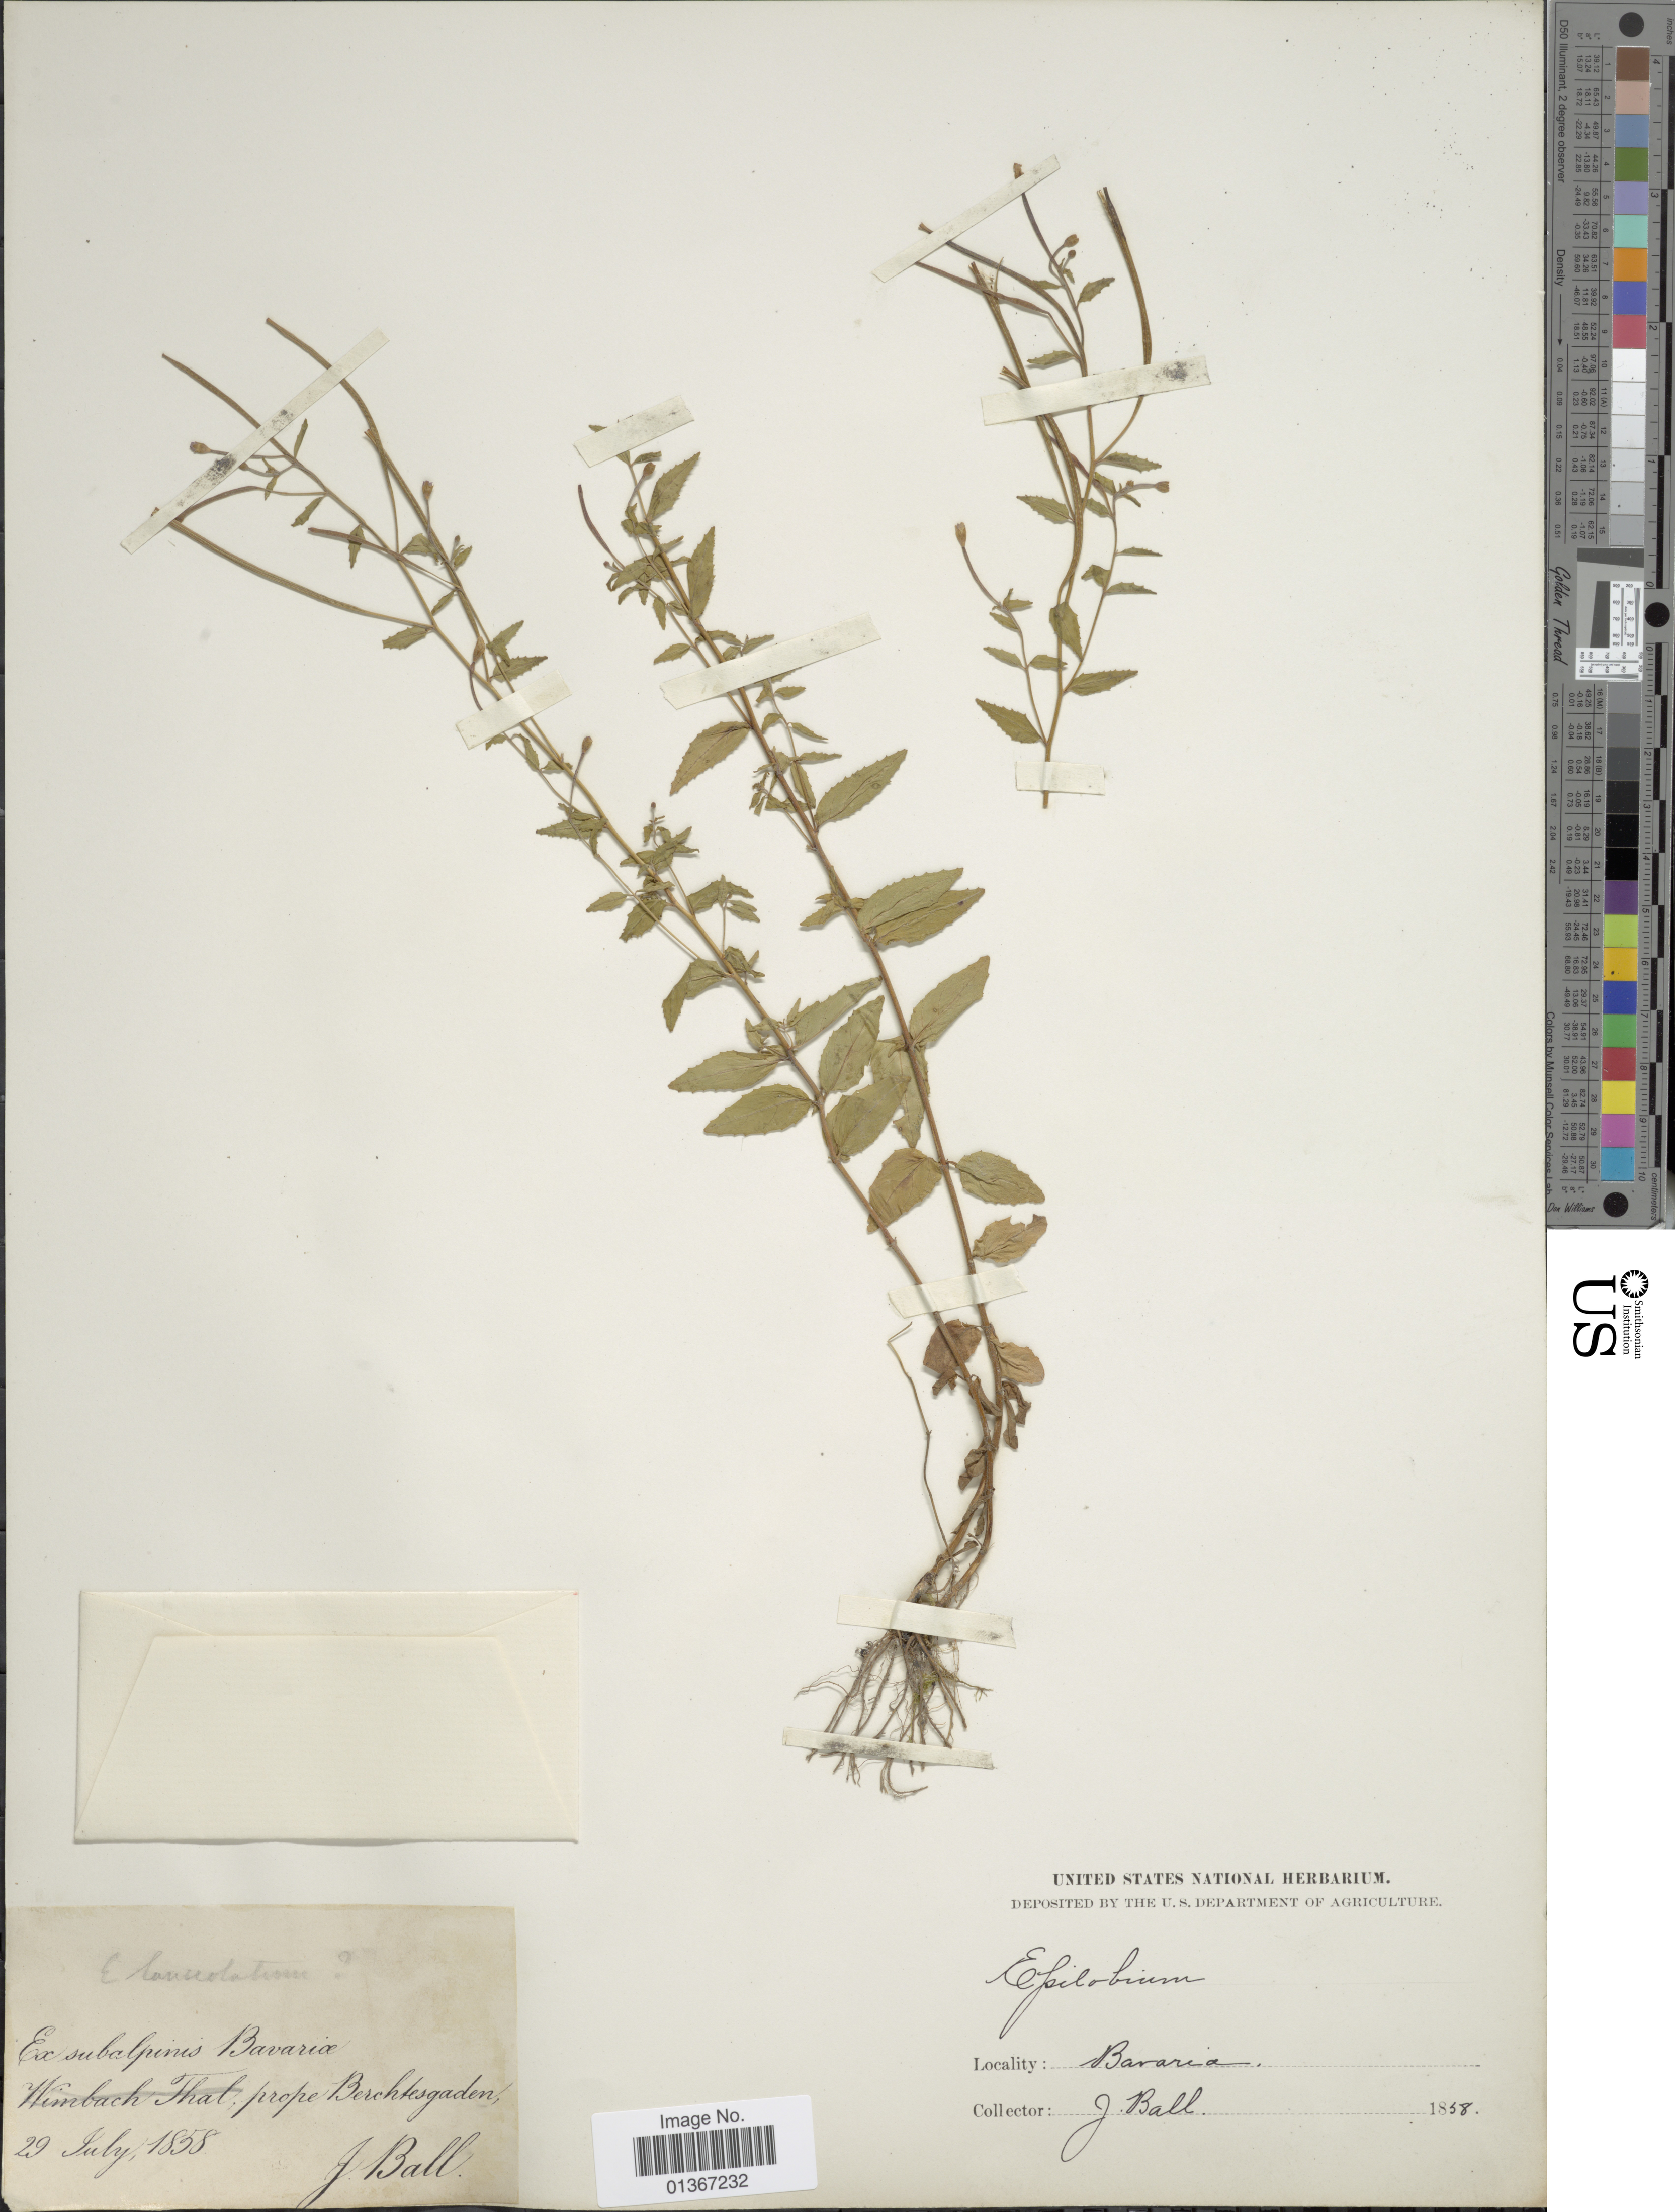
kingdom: Plantae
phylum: Tracheophyta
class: Magnoliopsida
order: Myrtales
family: Onagraceae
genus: Epilobium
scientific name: Epilobium sp.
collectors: J. Ball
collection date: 1858-07-29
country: Germany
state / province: Bayern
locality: Ex subalpinis Bavariæ prope Berchtesgaden.